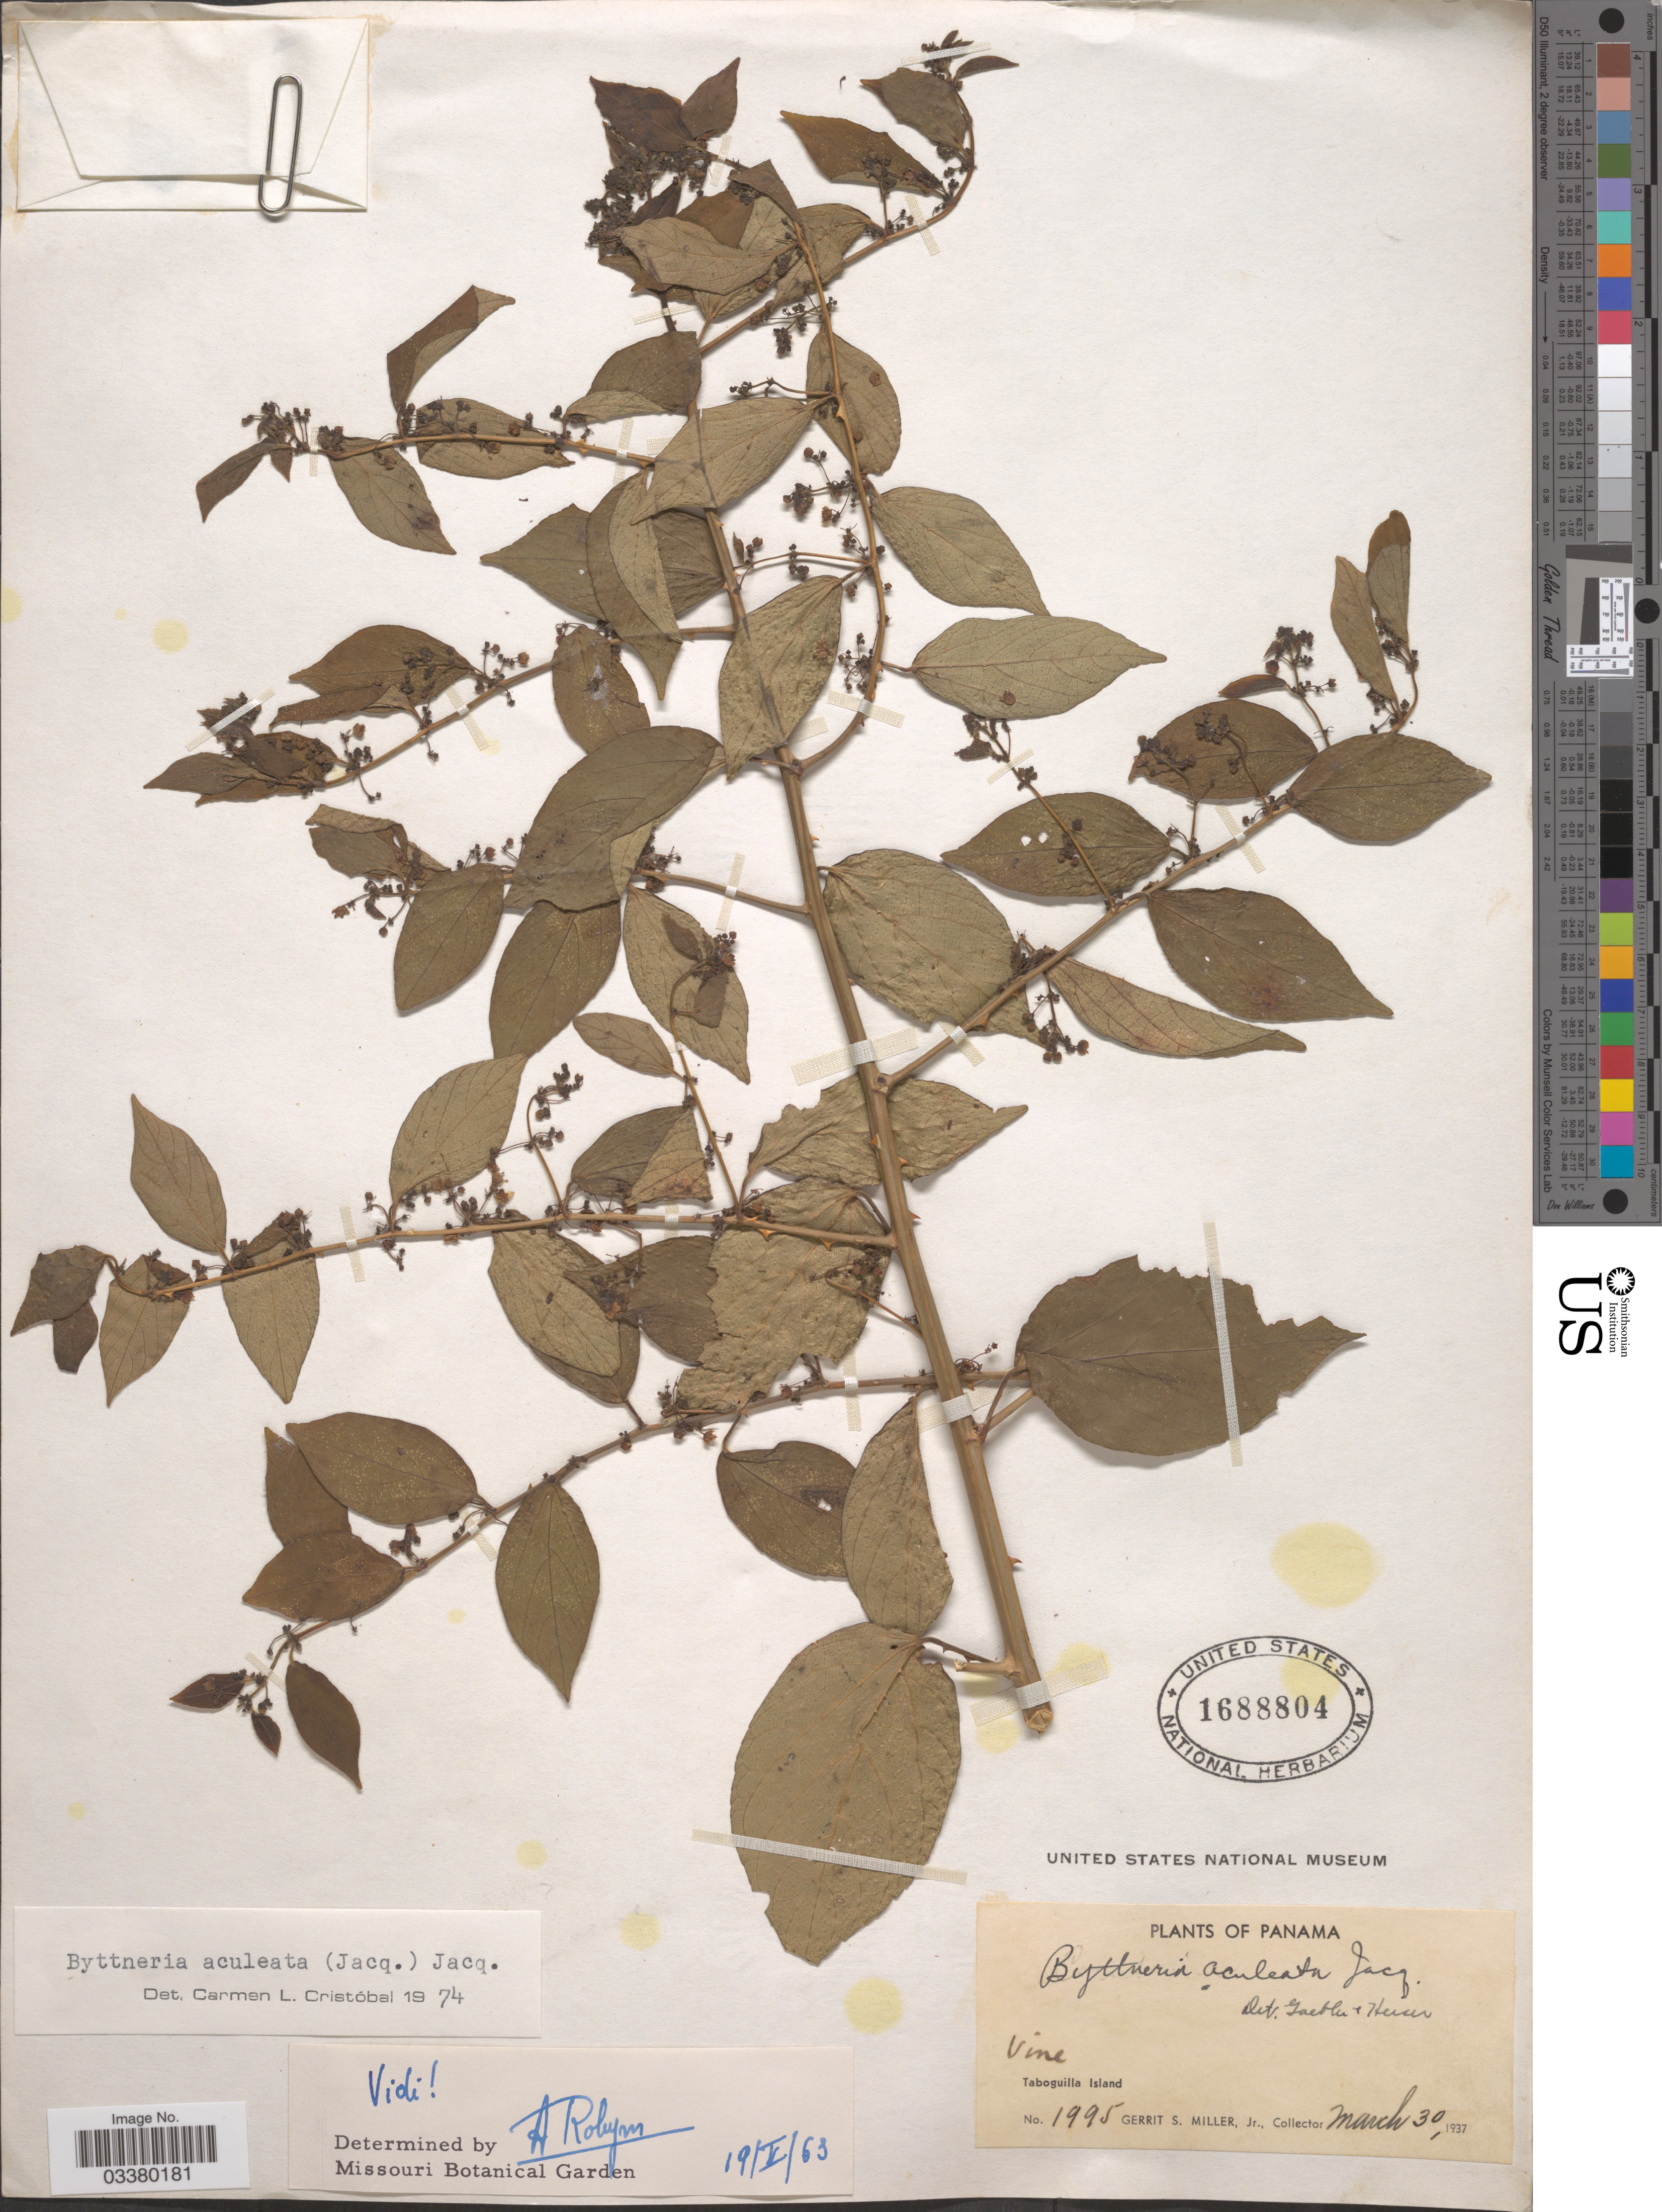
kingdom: Plantae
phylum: Tracheophyta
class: Magnoliopsida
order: Malvales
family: Malvaceae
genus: Byttneria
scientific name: Byttneria aculeata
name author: (Jacq.) Jacq.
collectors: G. S. Miller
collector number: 1995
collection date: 1937-03-30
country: Panama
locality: Taboguilla Island.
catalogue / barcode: US 1688804